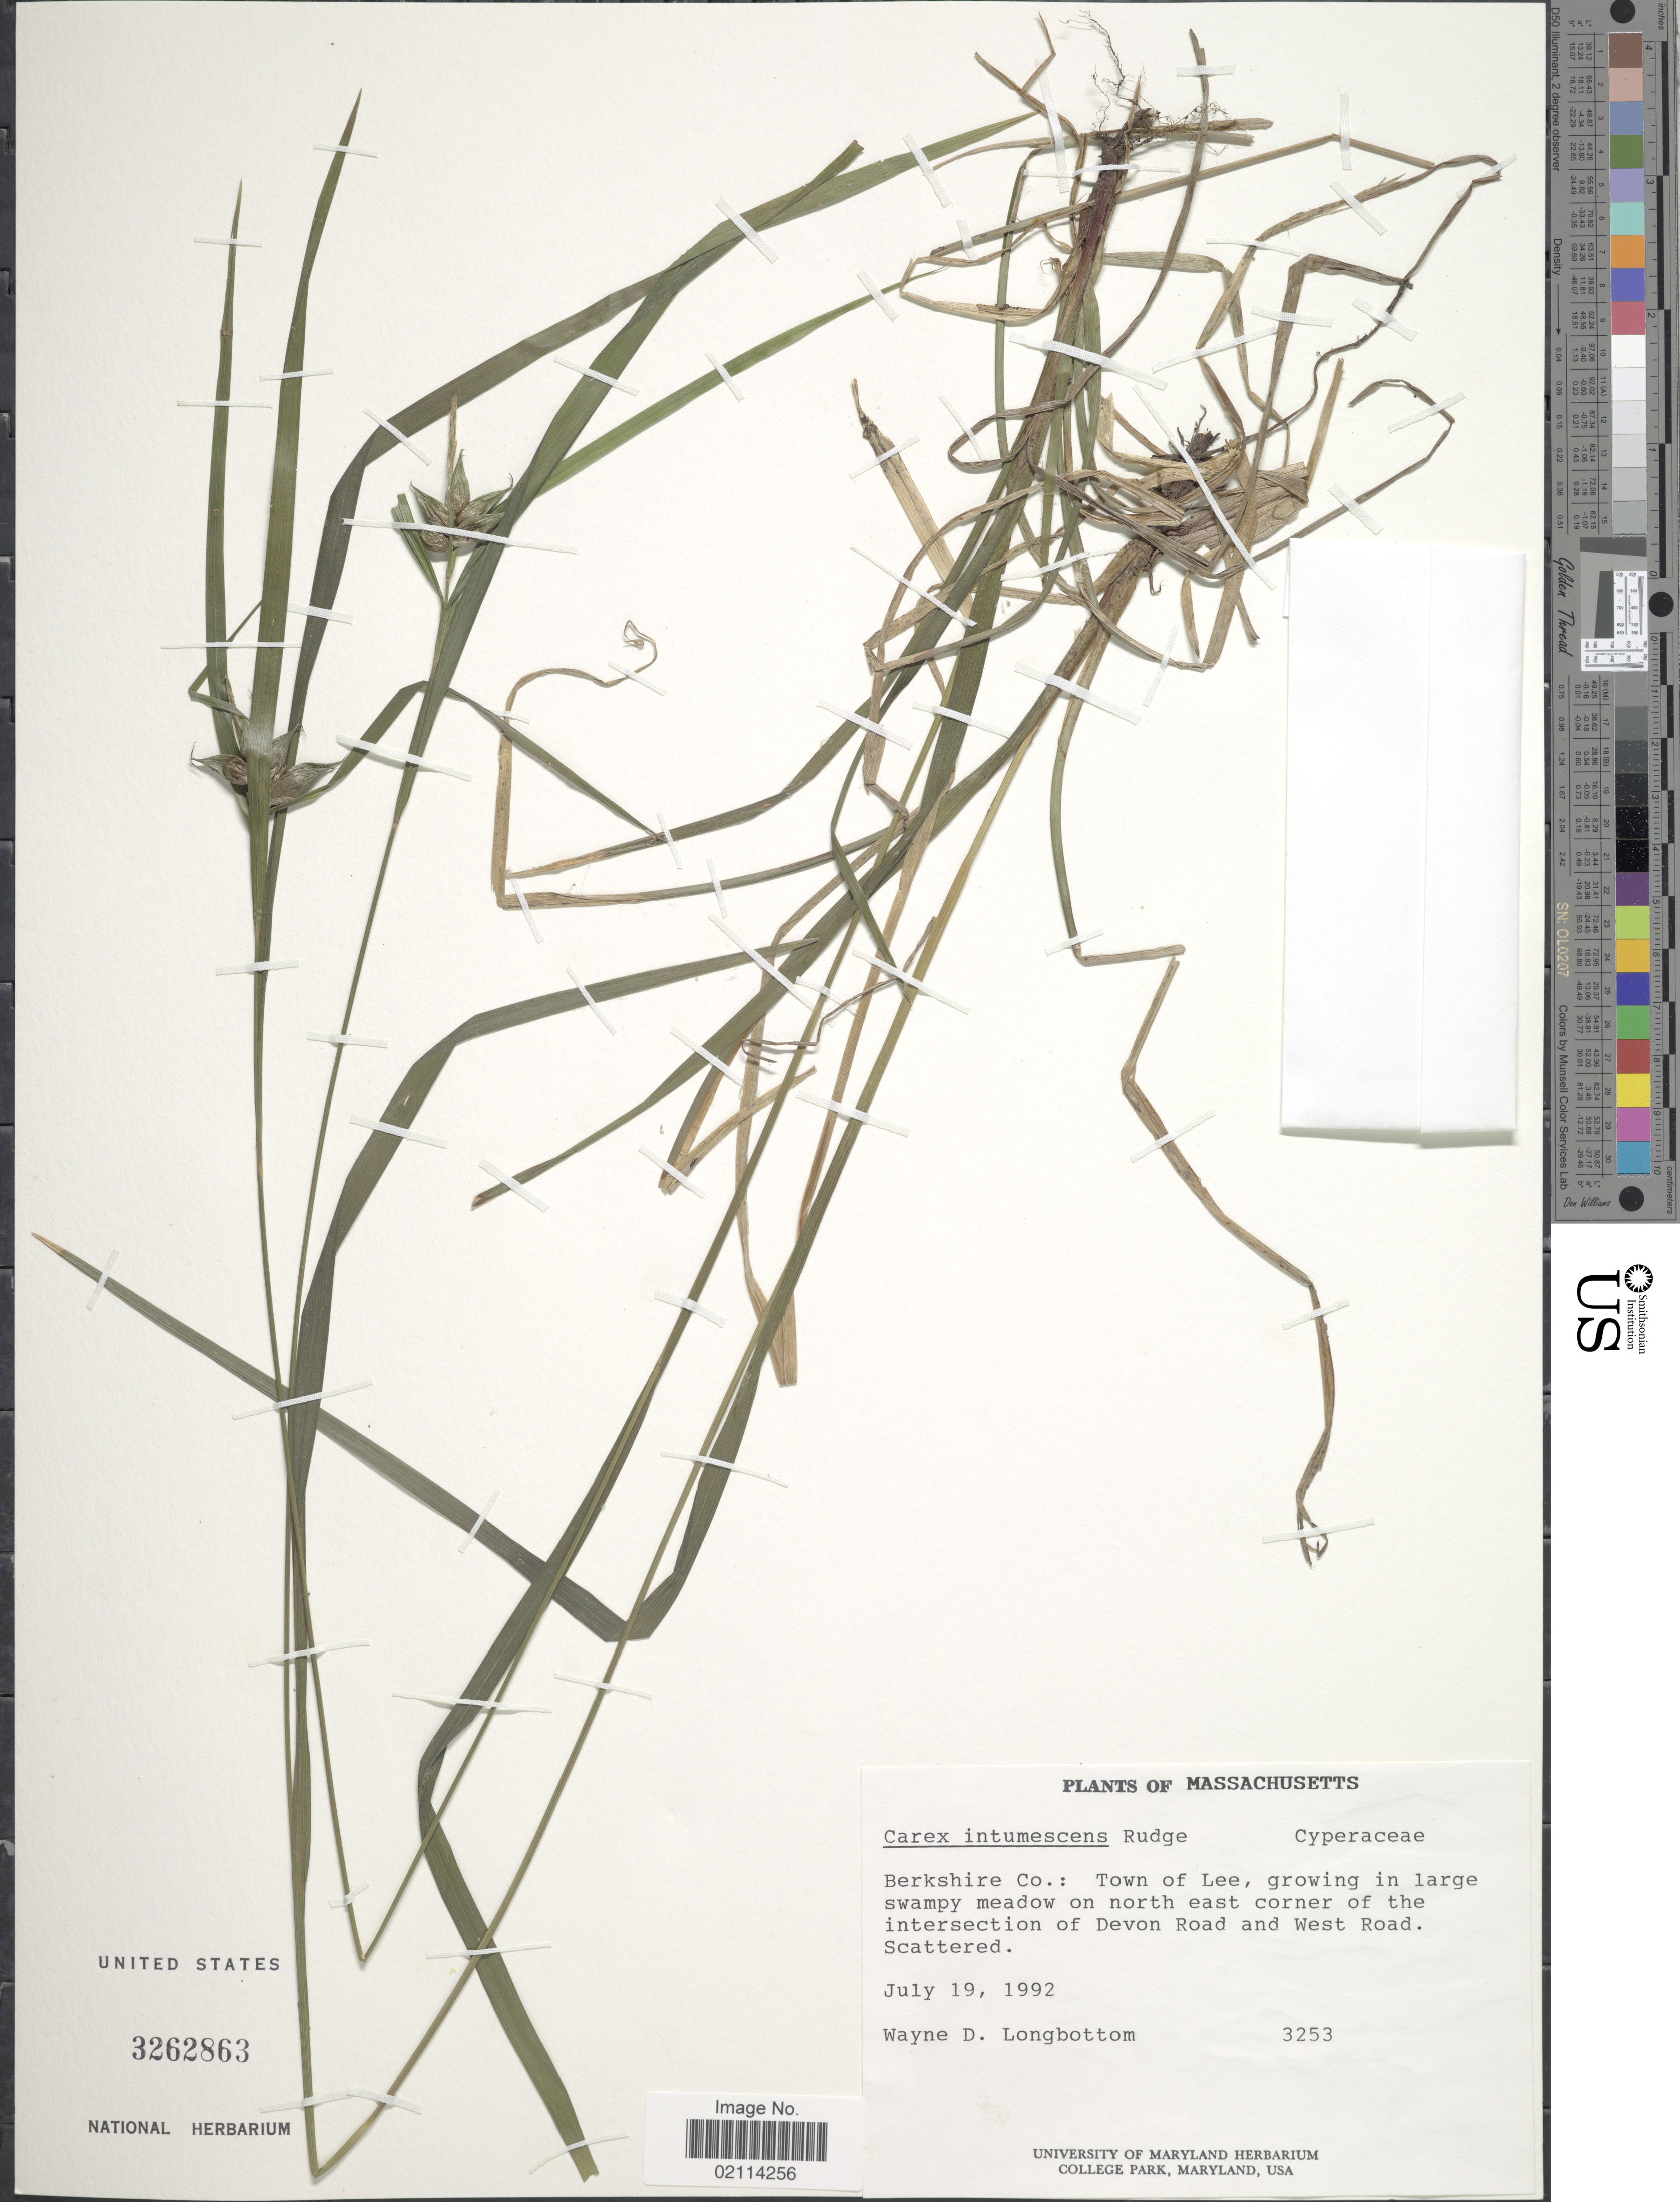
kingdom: Plantae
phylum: Tracheophyta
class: Liliopsida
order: Poales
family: Cyperaceae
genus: Carex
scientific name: Carex intumescens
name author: Rudge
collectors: W. D. Longbottom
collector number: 3253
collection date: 1992-07-19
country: United States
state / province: Massachusetts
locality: Berkshire Co.: Town of Lee, in large swampy meadow on north east corner of the intersection of Devon Road and West Road Scattered.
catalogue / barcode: US 3262863